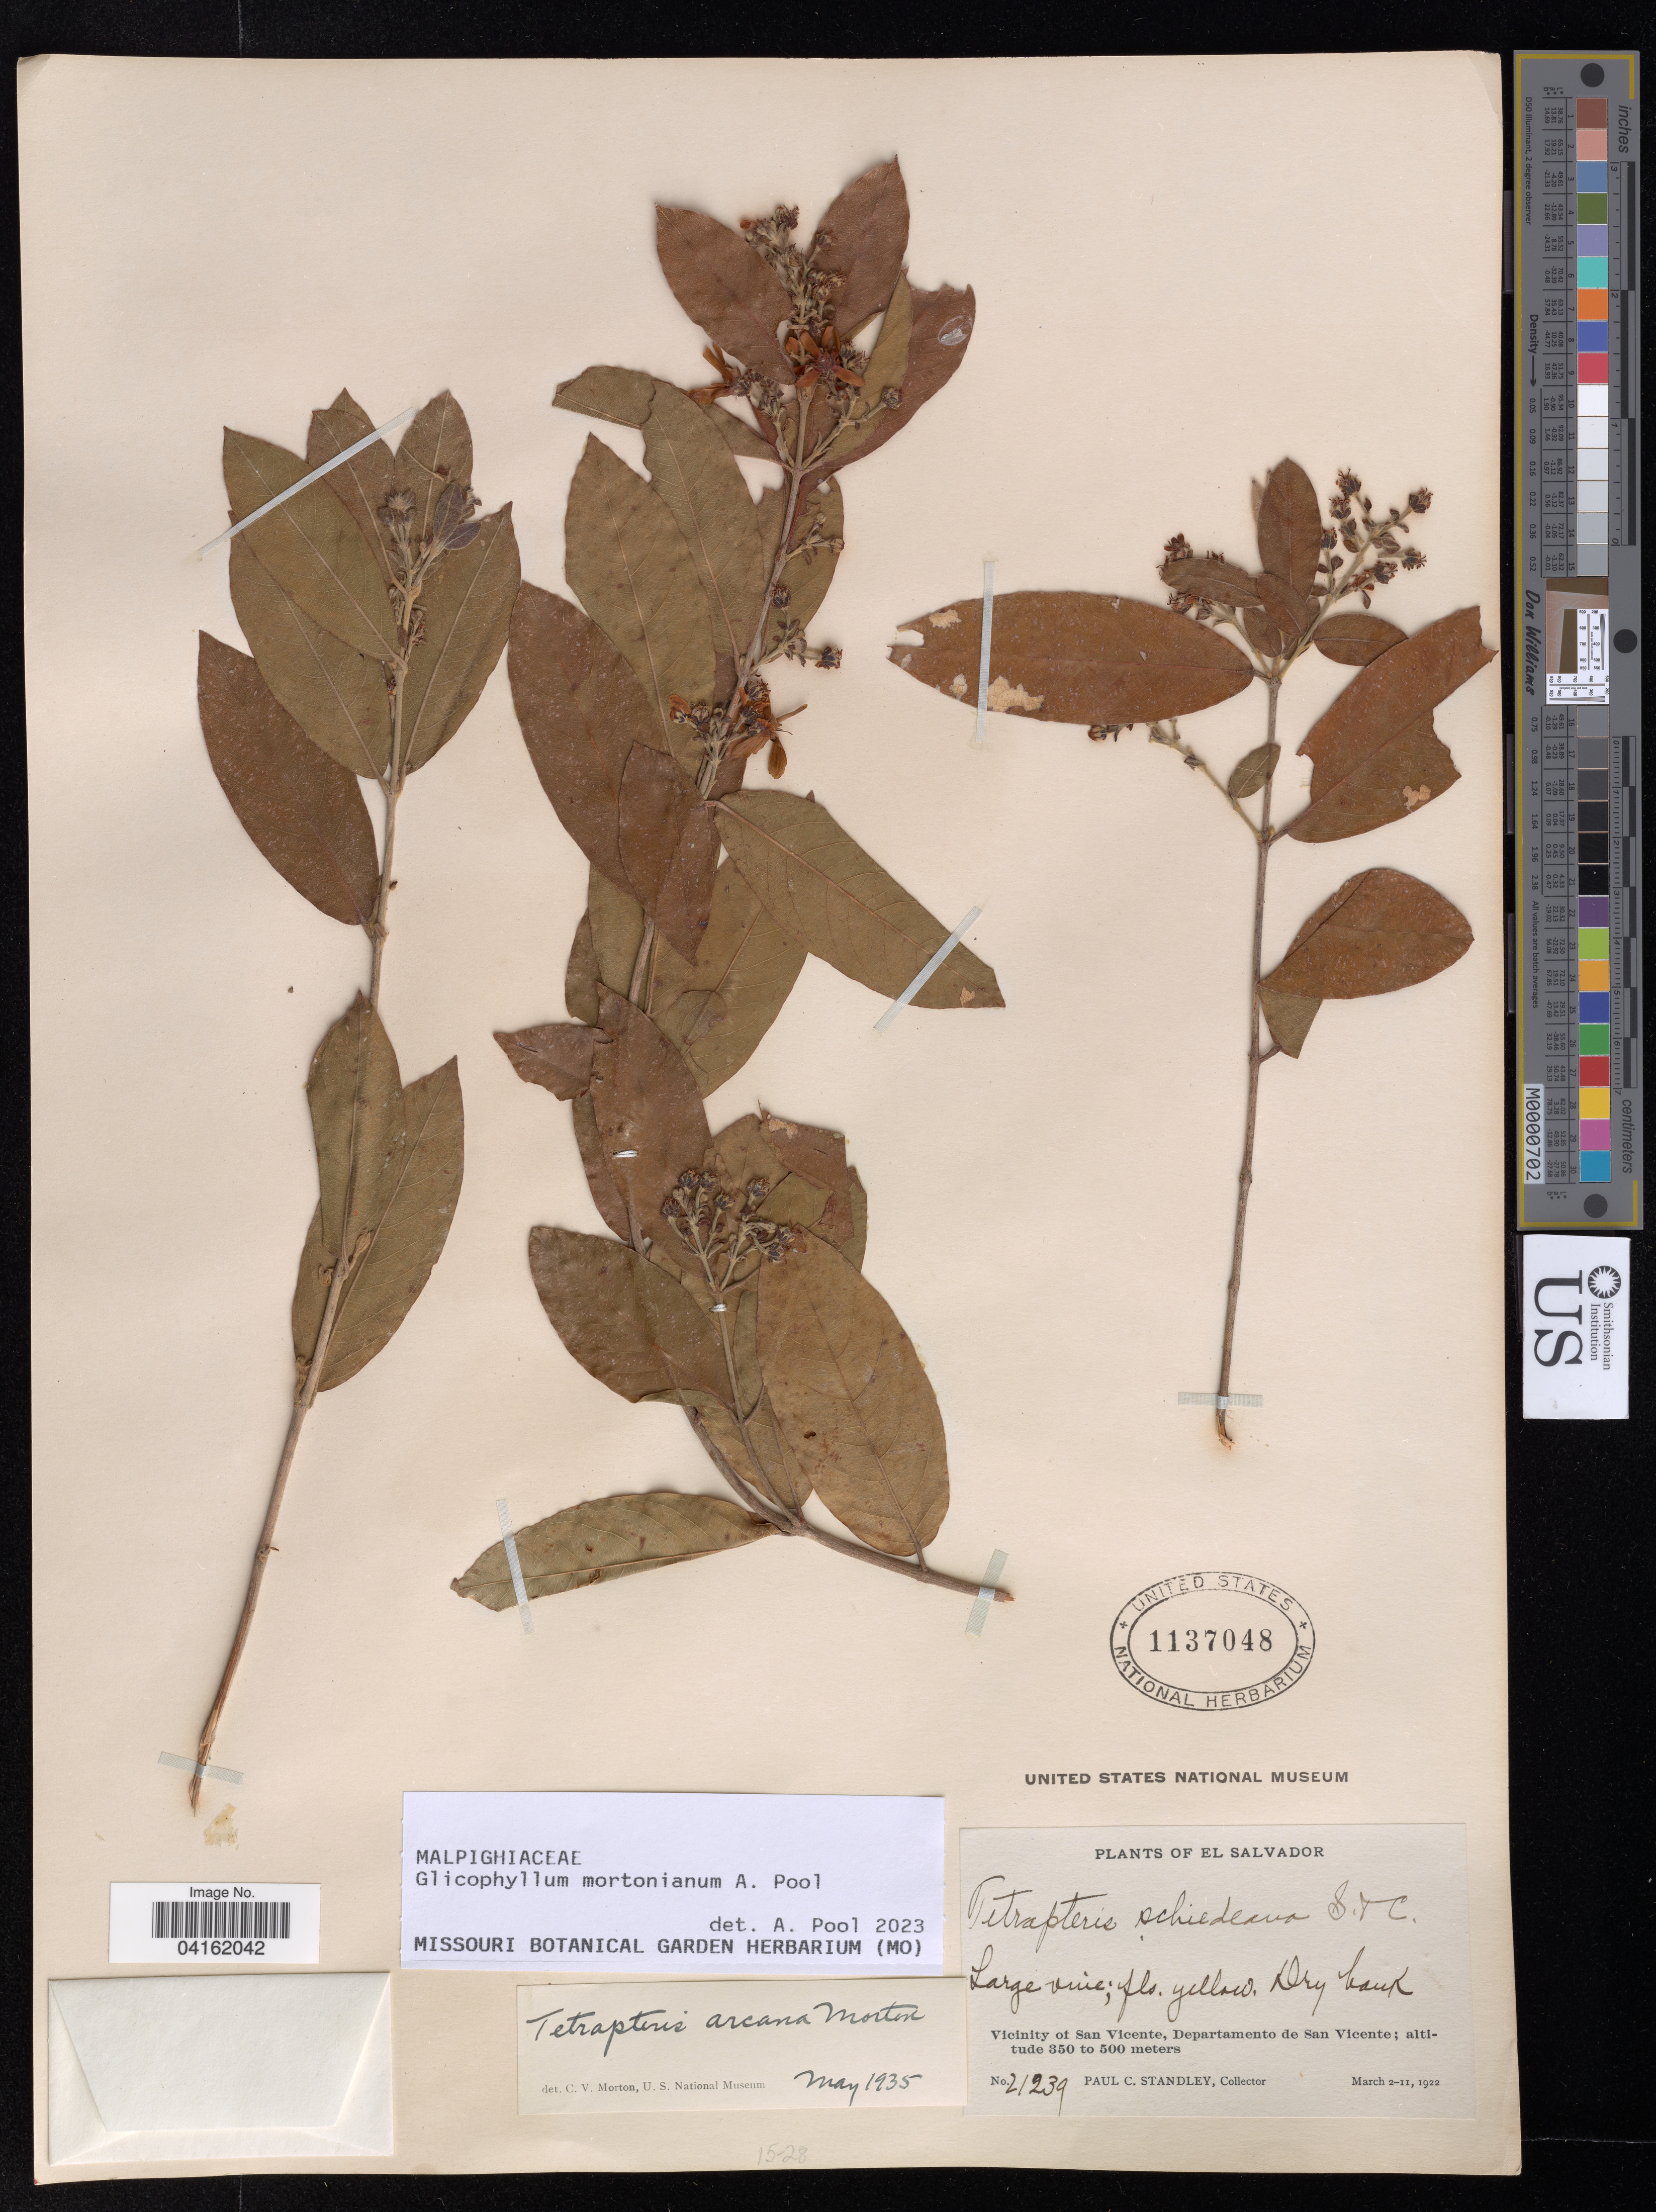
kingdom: Plantae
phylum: Tracheophyta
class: Magnoliopsida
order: Malpighiales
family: Malpighiaceae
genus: Glicophyllum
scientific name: Glicophyllum mortonianum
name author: A. Pool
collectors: P. C. Standley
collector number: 21239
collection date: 1922-03-02/1922-03-11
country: El Salvador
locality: Vicinity of San Vicente, Departamento de San Vicente.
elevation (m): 350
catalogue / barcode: US 1137048